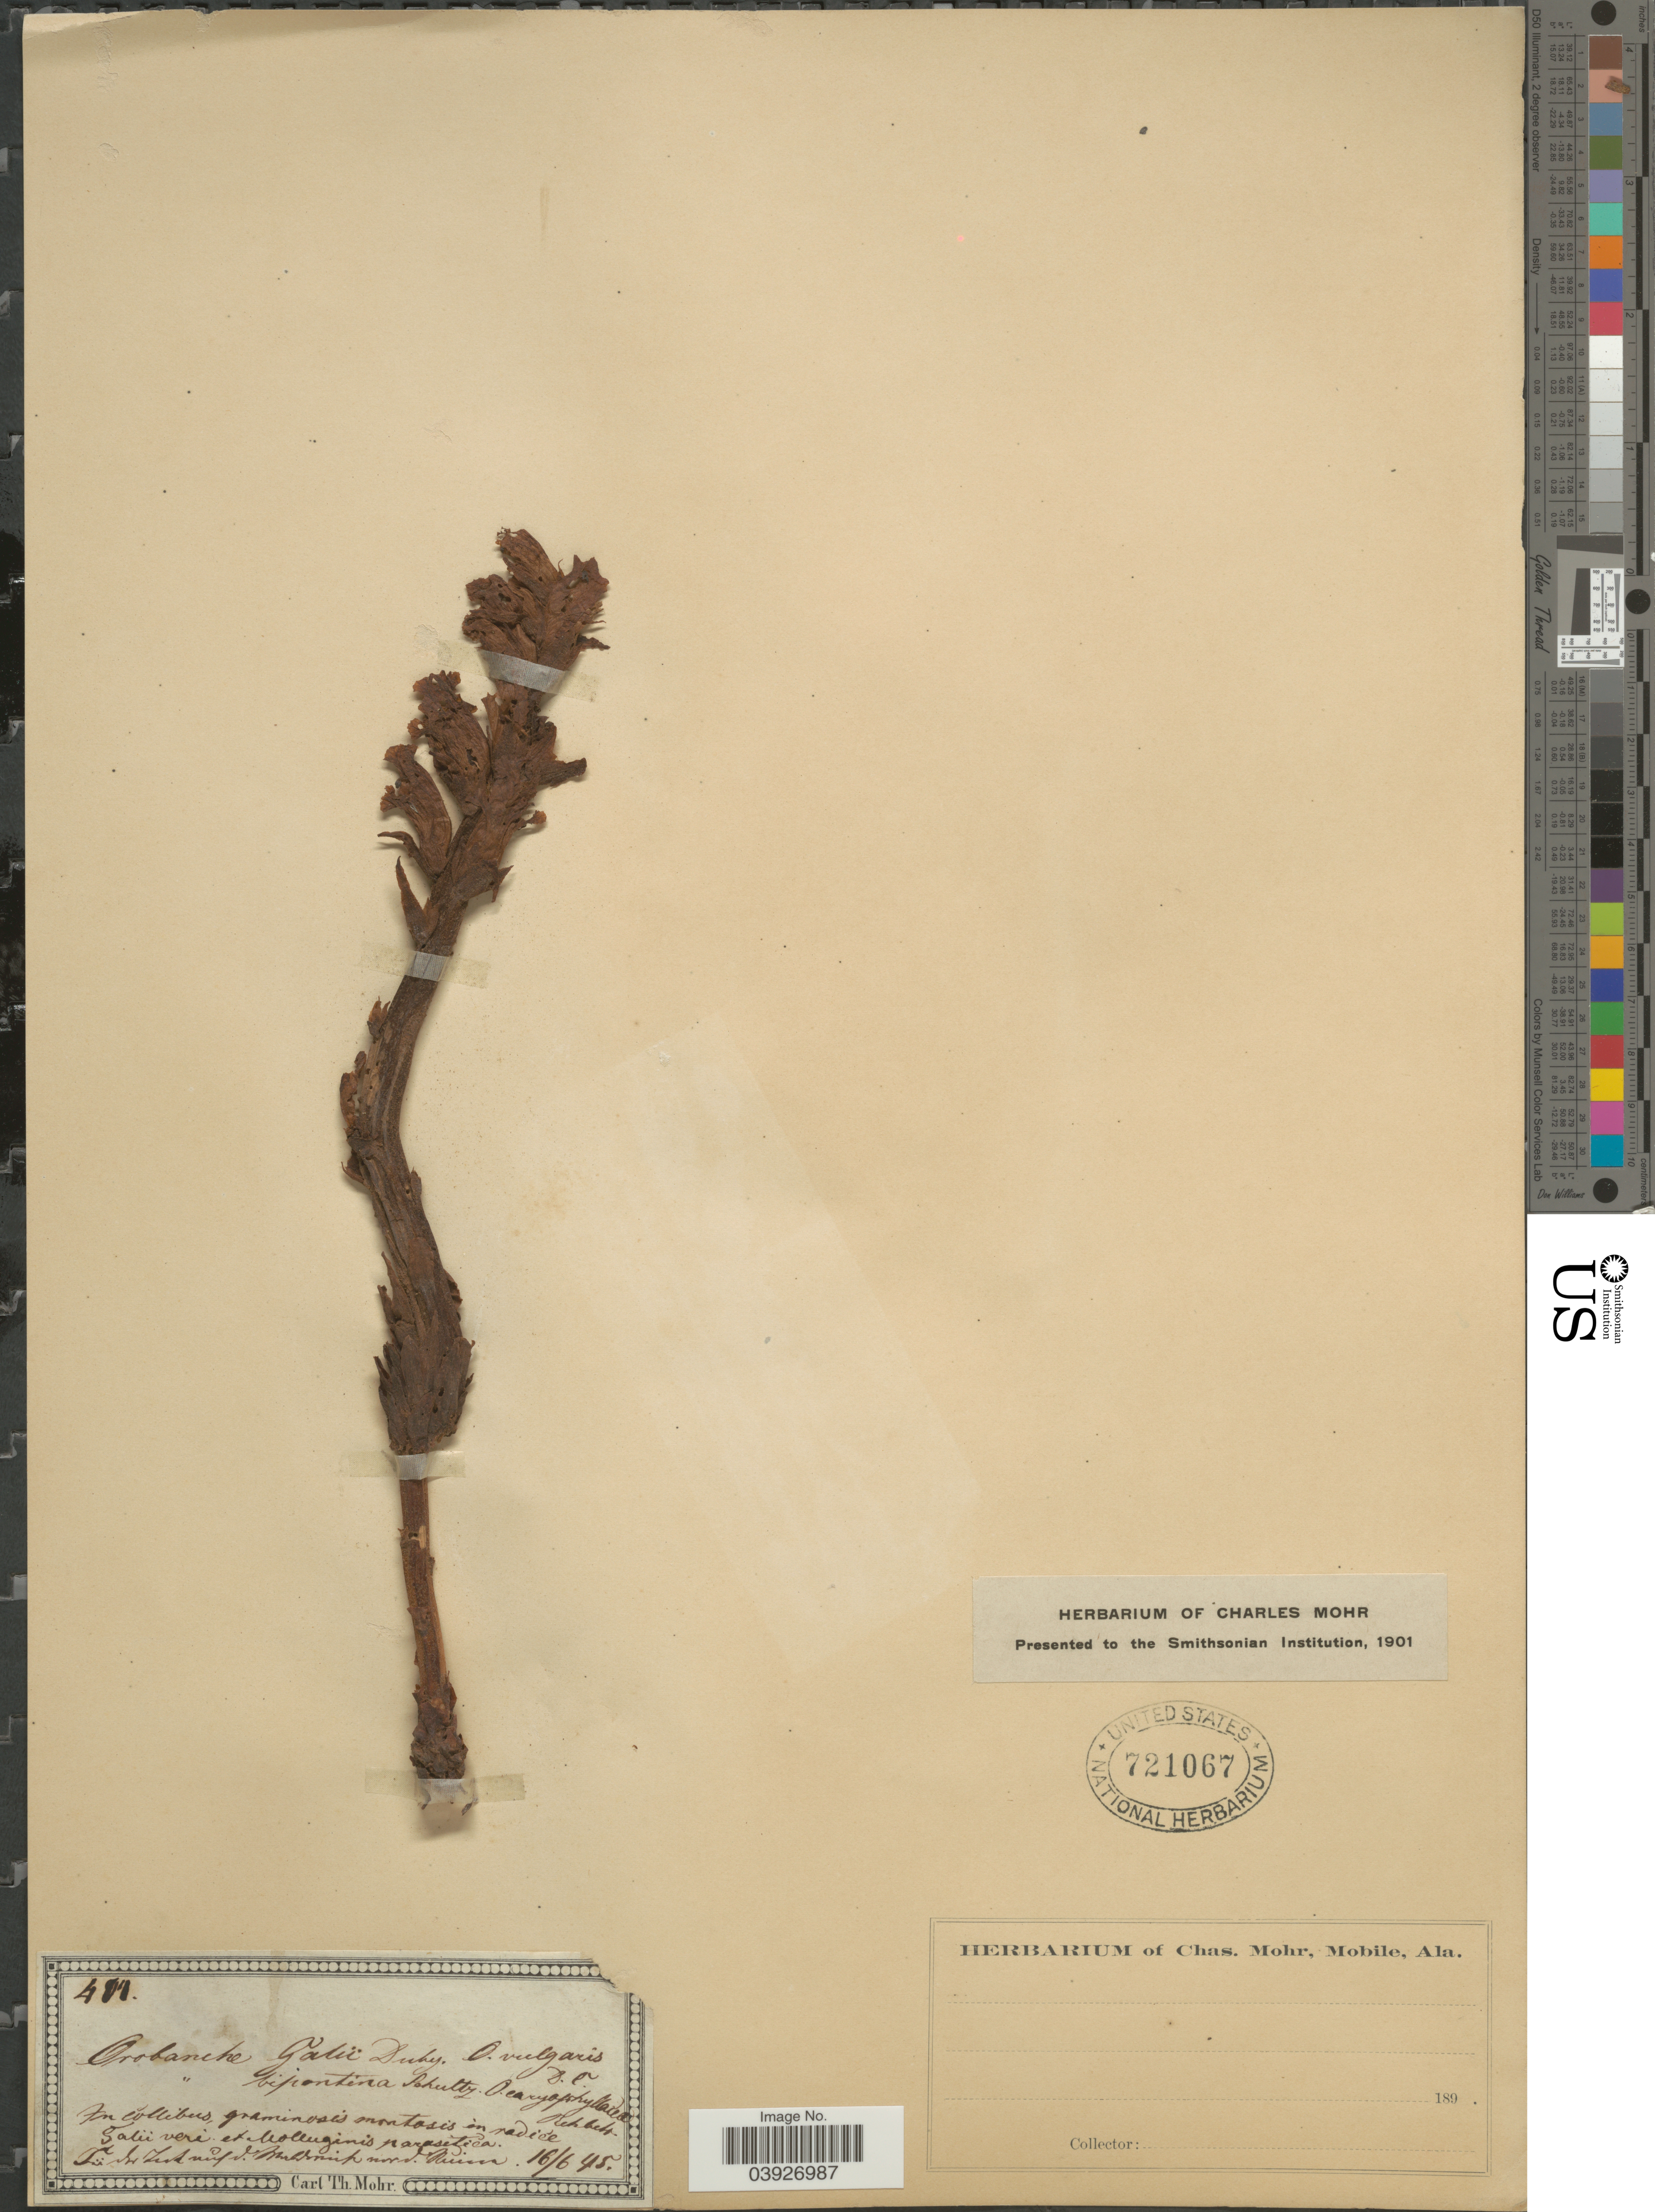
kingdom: Plantae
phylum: Tracheophyta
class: Magnoliopsida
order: Lamiales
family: Orobanchaceae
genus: Orobanche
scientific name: Orobanche galii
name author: Duby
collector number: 481*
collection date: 1848-06-16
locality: Incollibus graminosis montosis in radice. Galii veri et Molluginis parasitica. In dos Lut nuf d. Murhdnich nord. Riviera. [interpreted]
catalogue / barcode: US 721067